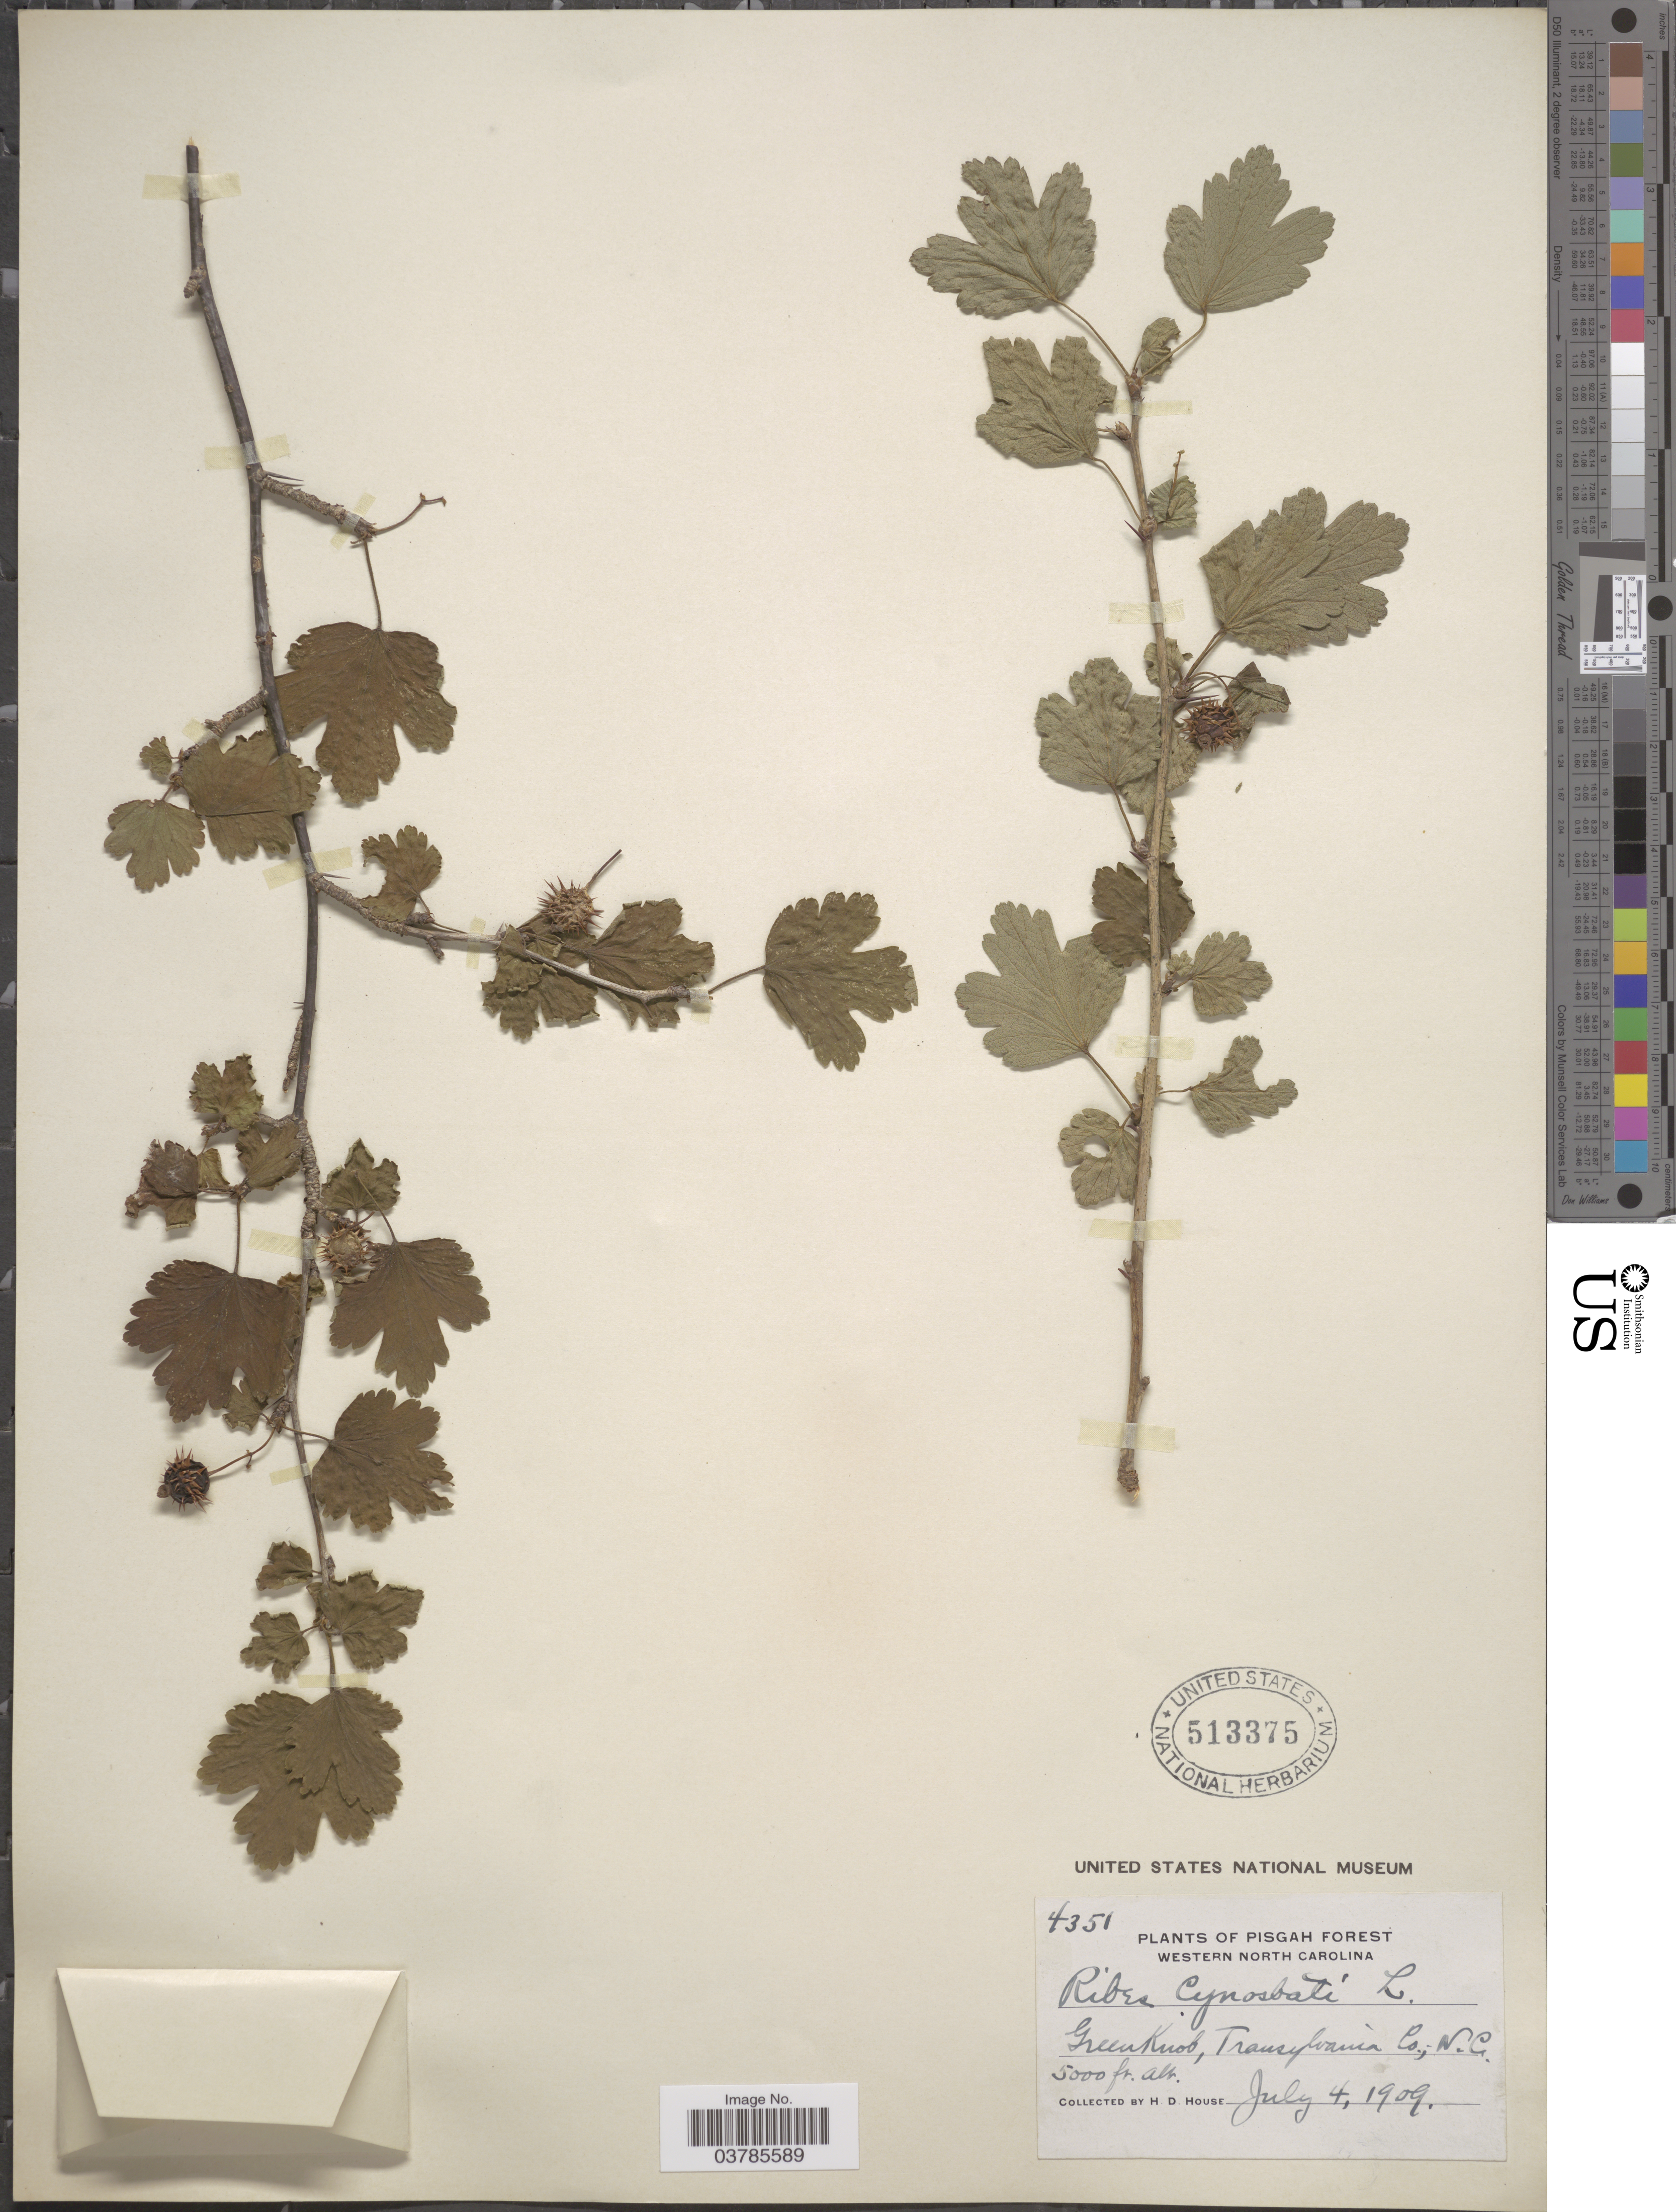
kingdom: Plantae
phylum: Tracheophyta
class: Magnoliopsida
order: Saxifragales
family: Grossulariaceae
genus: Ribes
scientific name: Ribes cynosbati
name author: L.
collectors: H. D. House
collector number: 4351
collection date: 1909-07-04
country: United States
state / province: North Carolina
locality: Pisgah Forest. Western North Carolina. Green Knob, Transylvania Co.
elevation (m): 1524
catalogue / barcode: US 513375